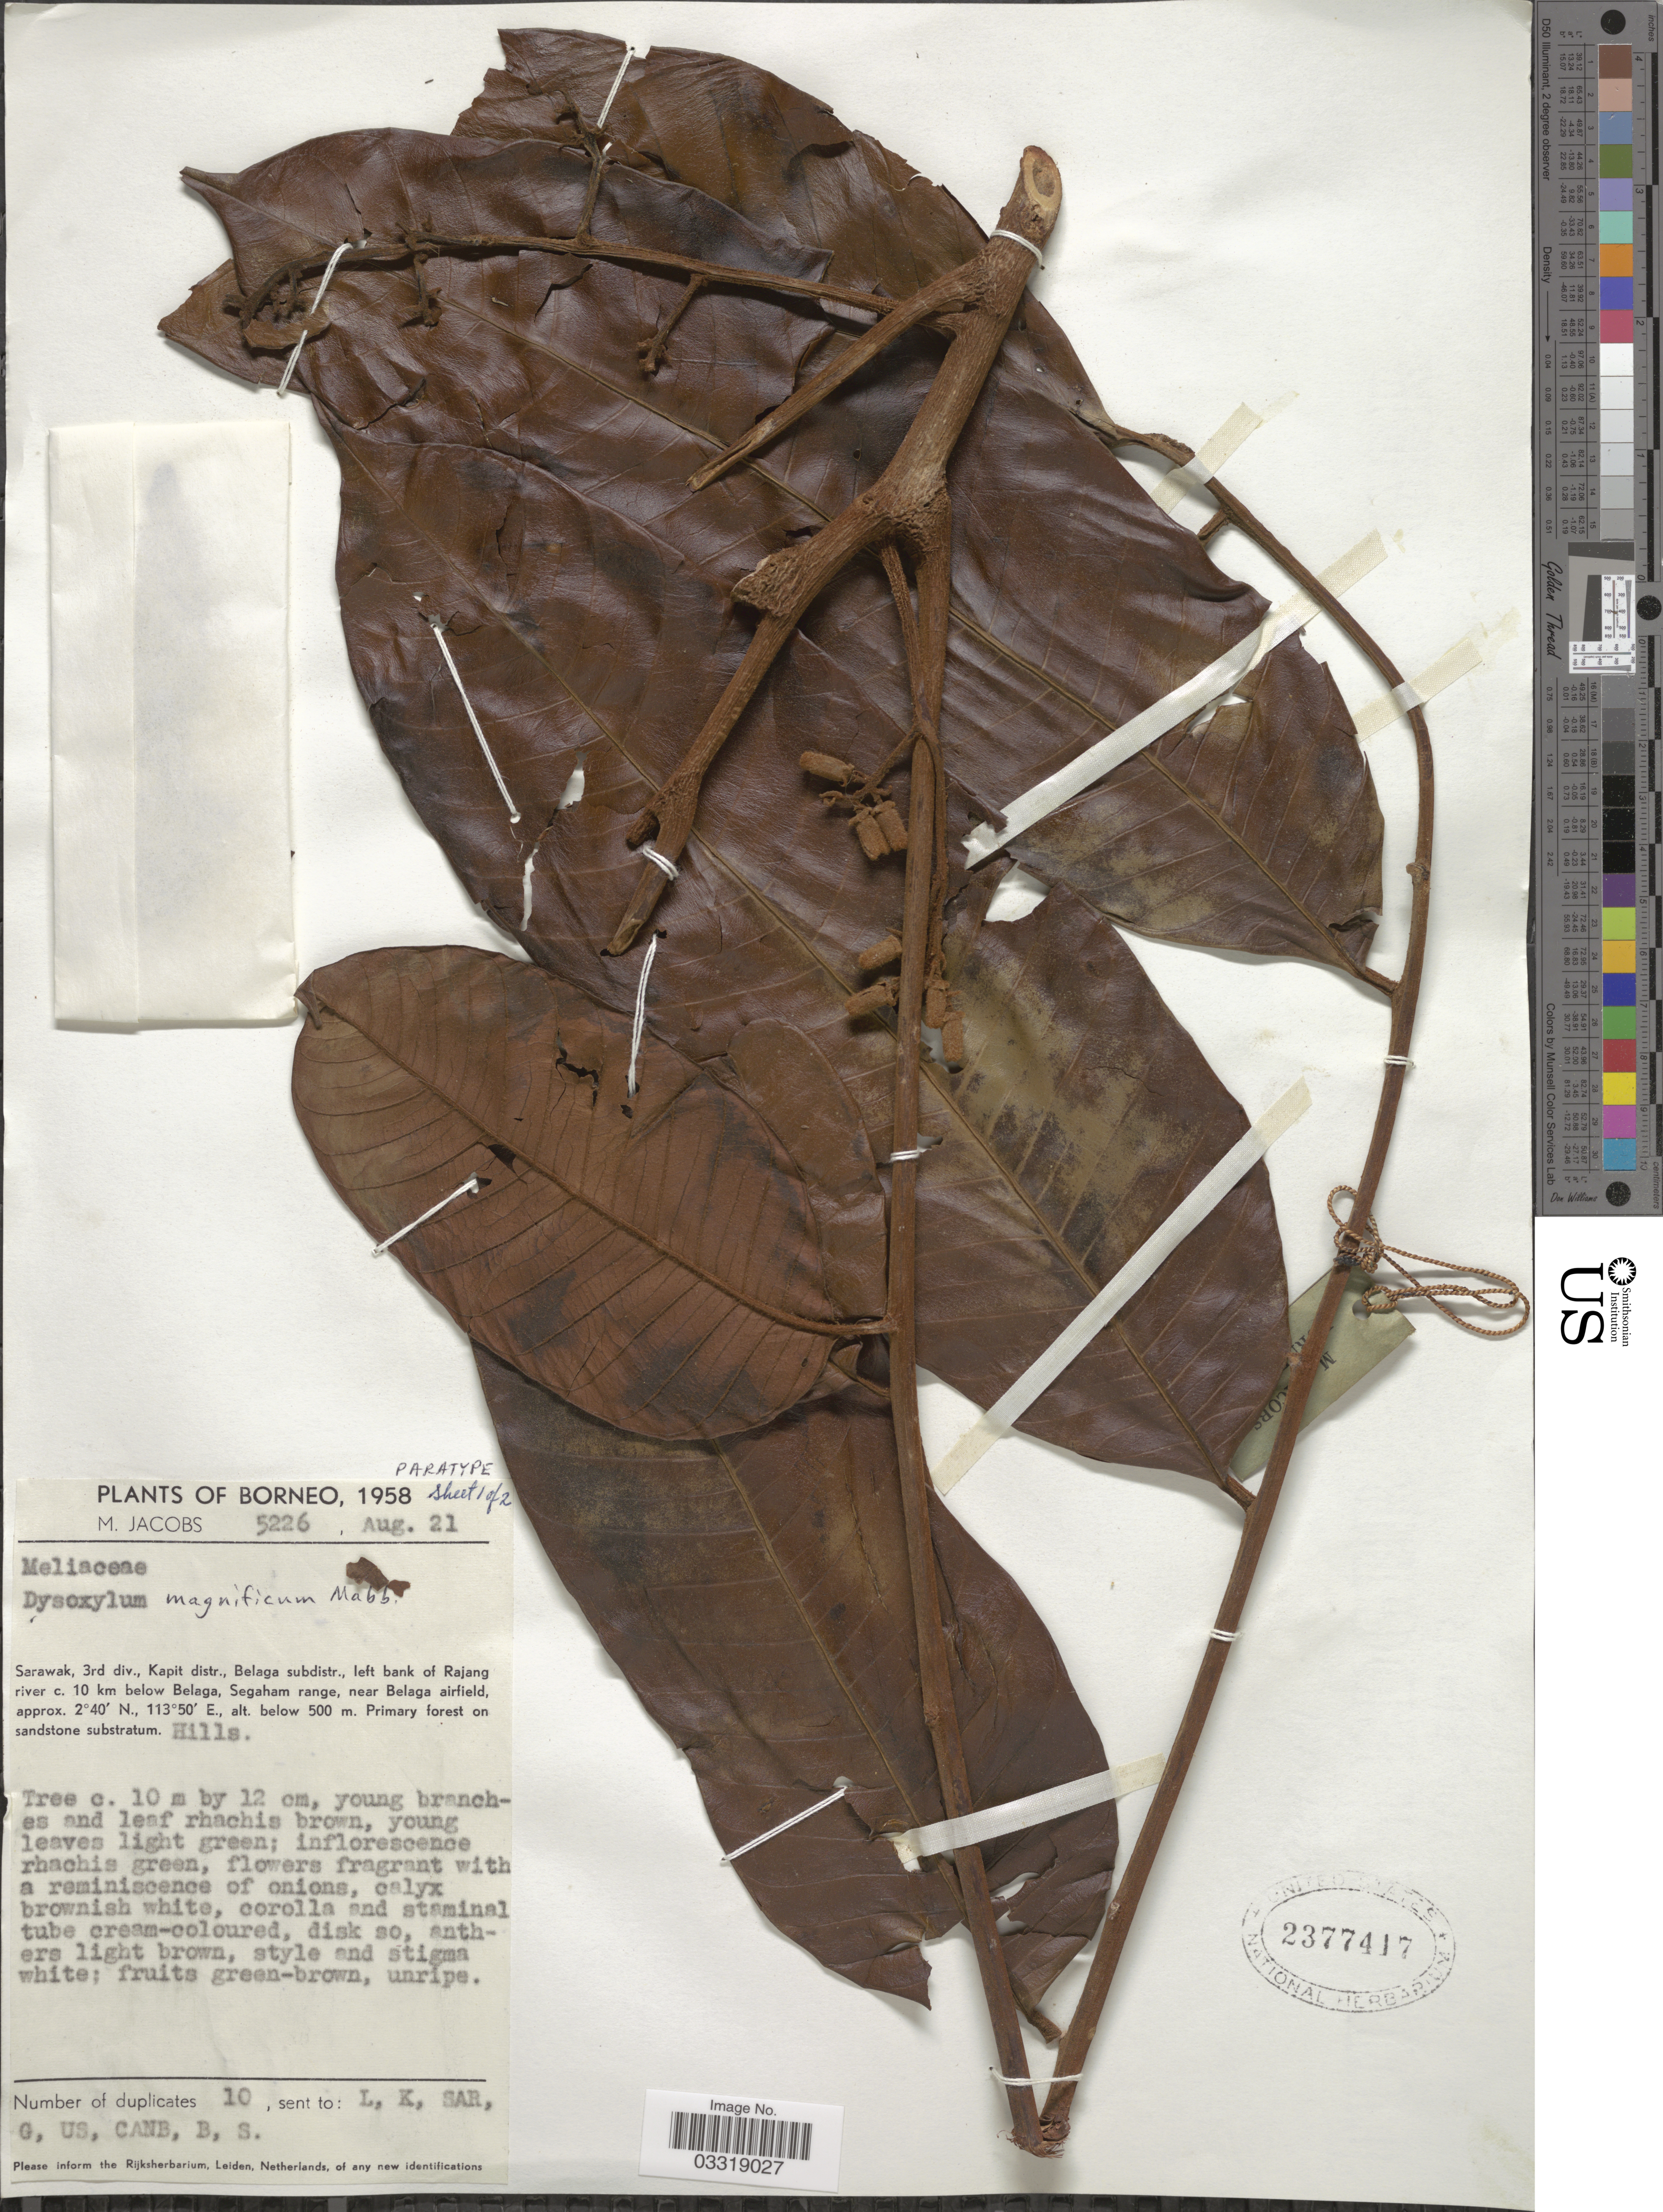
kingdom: Plantae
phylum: Tracheophyta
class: Magnoliopsida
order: Sapindales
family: Meliaceae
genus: Dysoxylum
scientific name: Dysoxylum magnificum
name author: Mabb.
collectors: M. Jacobs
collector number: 5226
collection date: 1958-08-21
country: Malaysia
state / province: Sarawak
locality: Borneo. 3rd div., Kapit distr., Belaga subdistr., left bank of Rajang river c. 10 km below Belaga, Segaham range, near Belaga airfield.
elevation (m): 500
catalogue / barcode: US 2377417